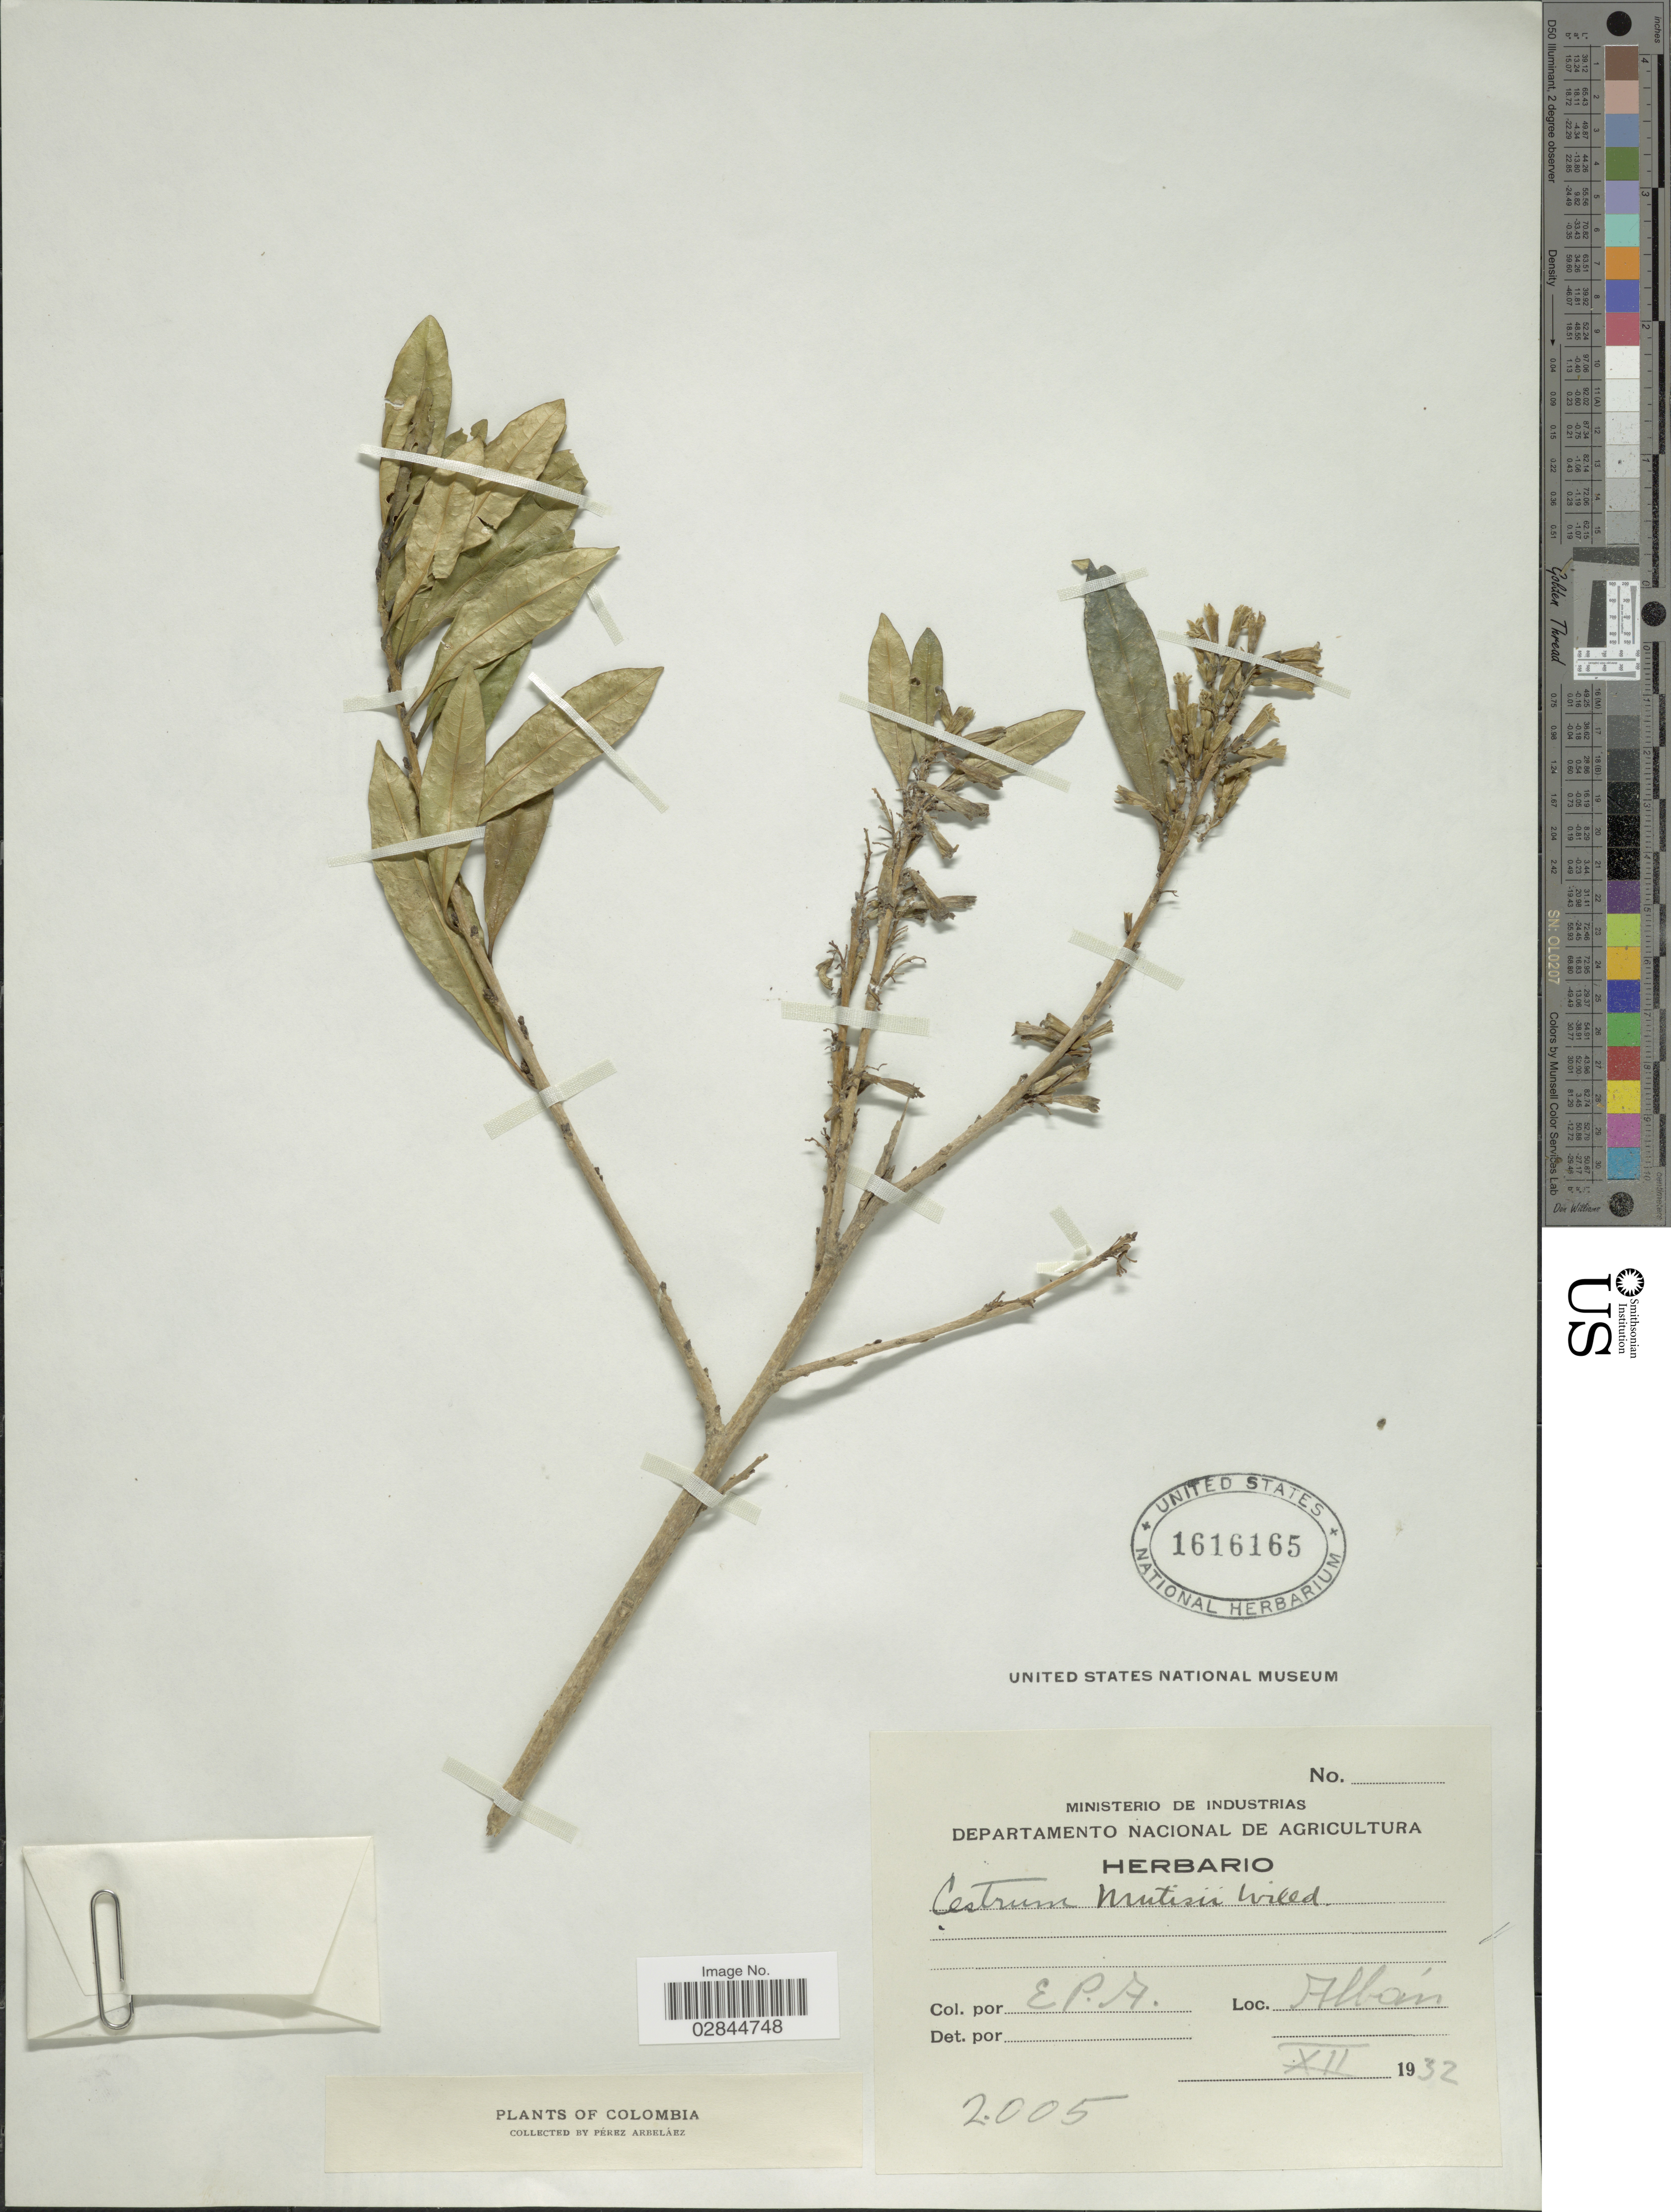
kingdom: Plantae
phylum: Tracheophyta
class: Magnoliopsida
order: Solanales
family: Solanaceae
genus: Cestrum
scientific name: Cestrum mutisii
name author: Willd. ex Roem. & Schult.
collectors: E. Pérez Arbeláez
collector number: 2005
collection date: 1932-12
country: Colombia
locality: Albán.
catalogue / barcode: US 1616165